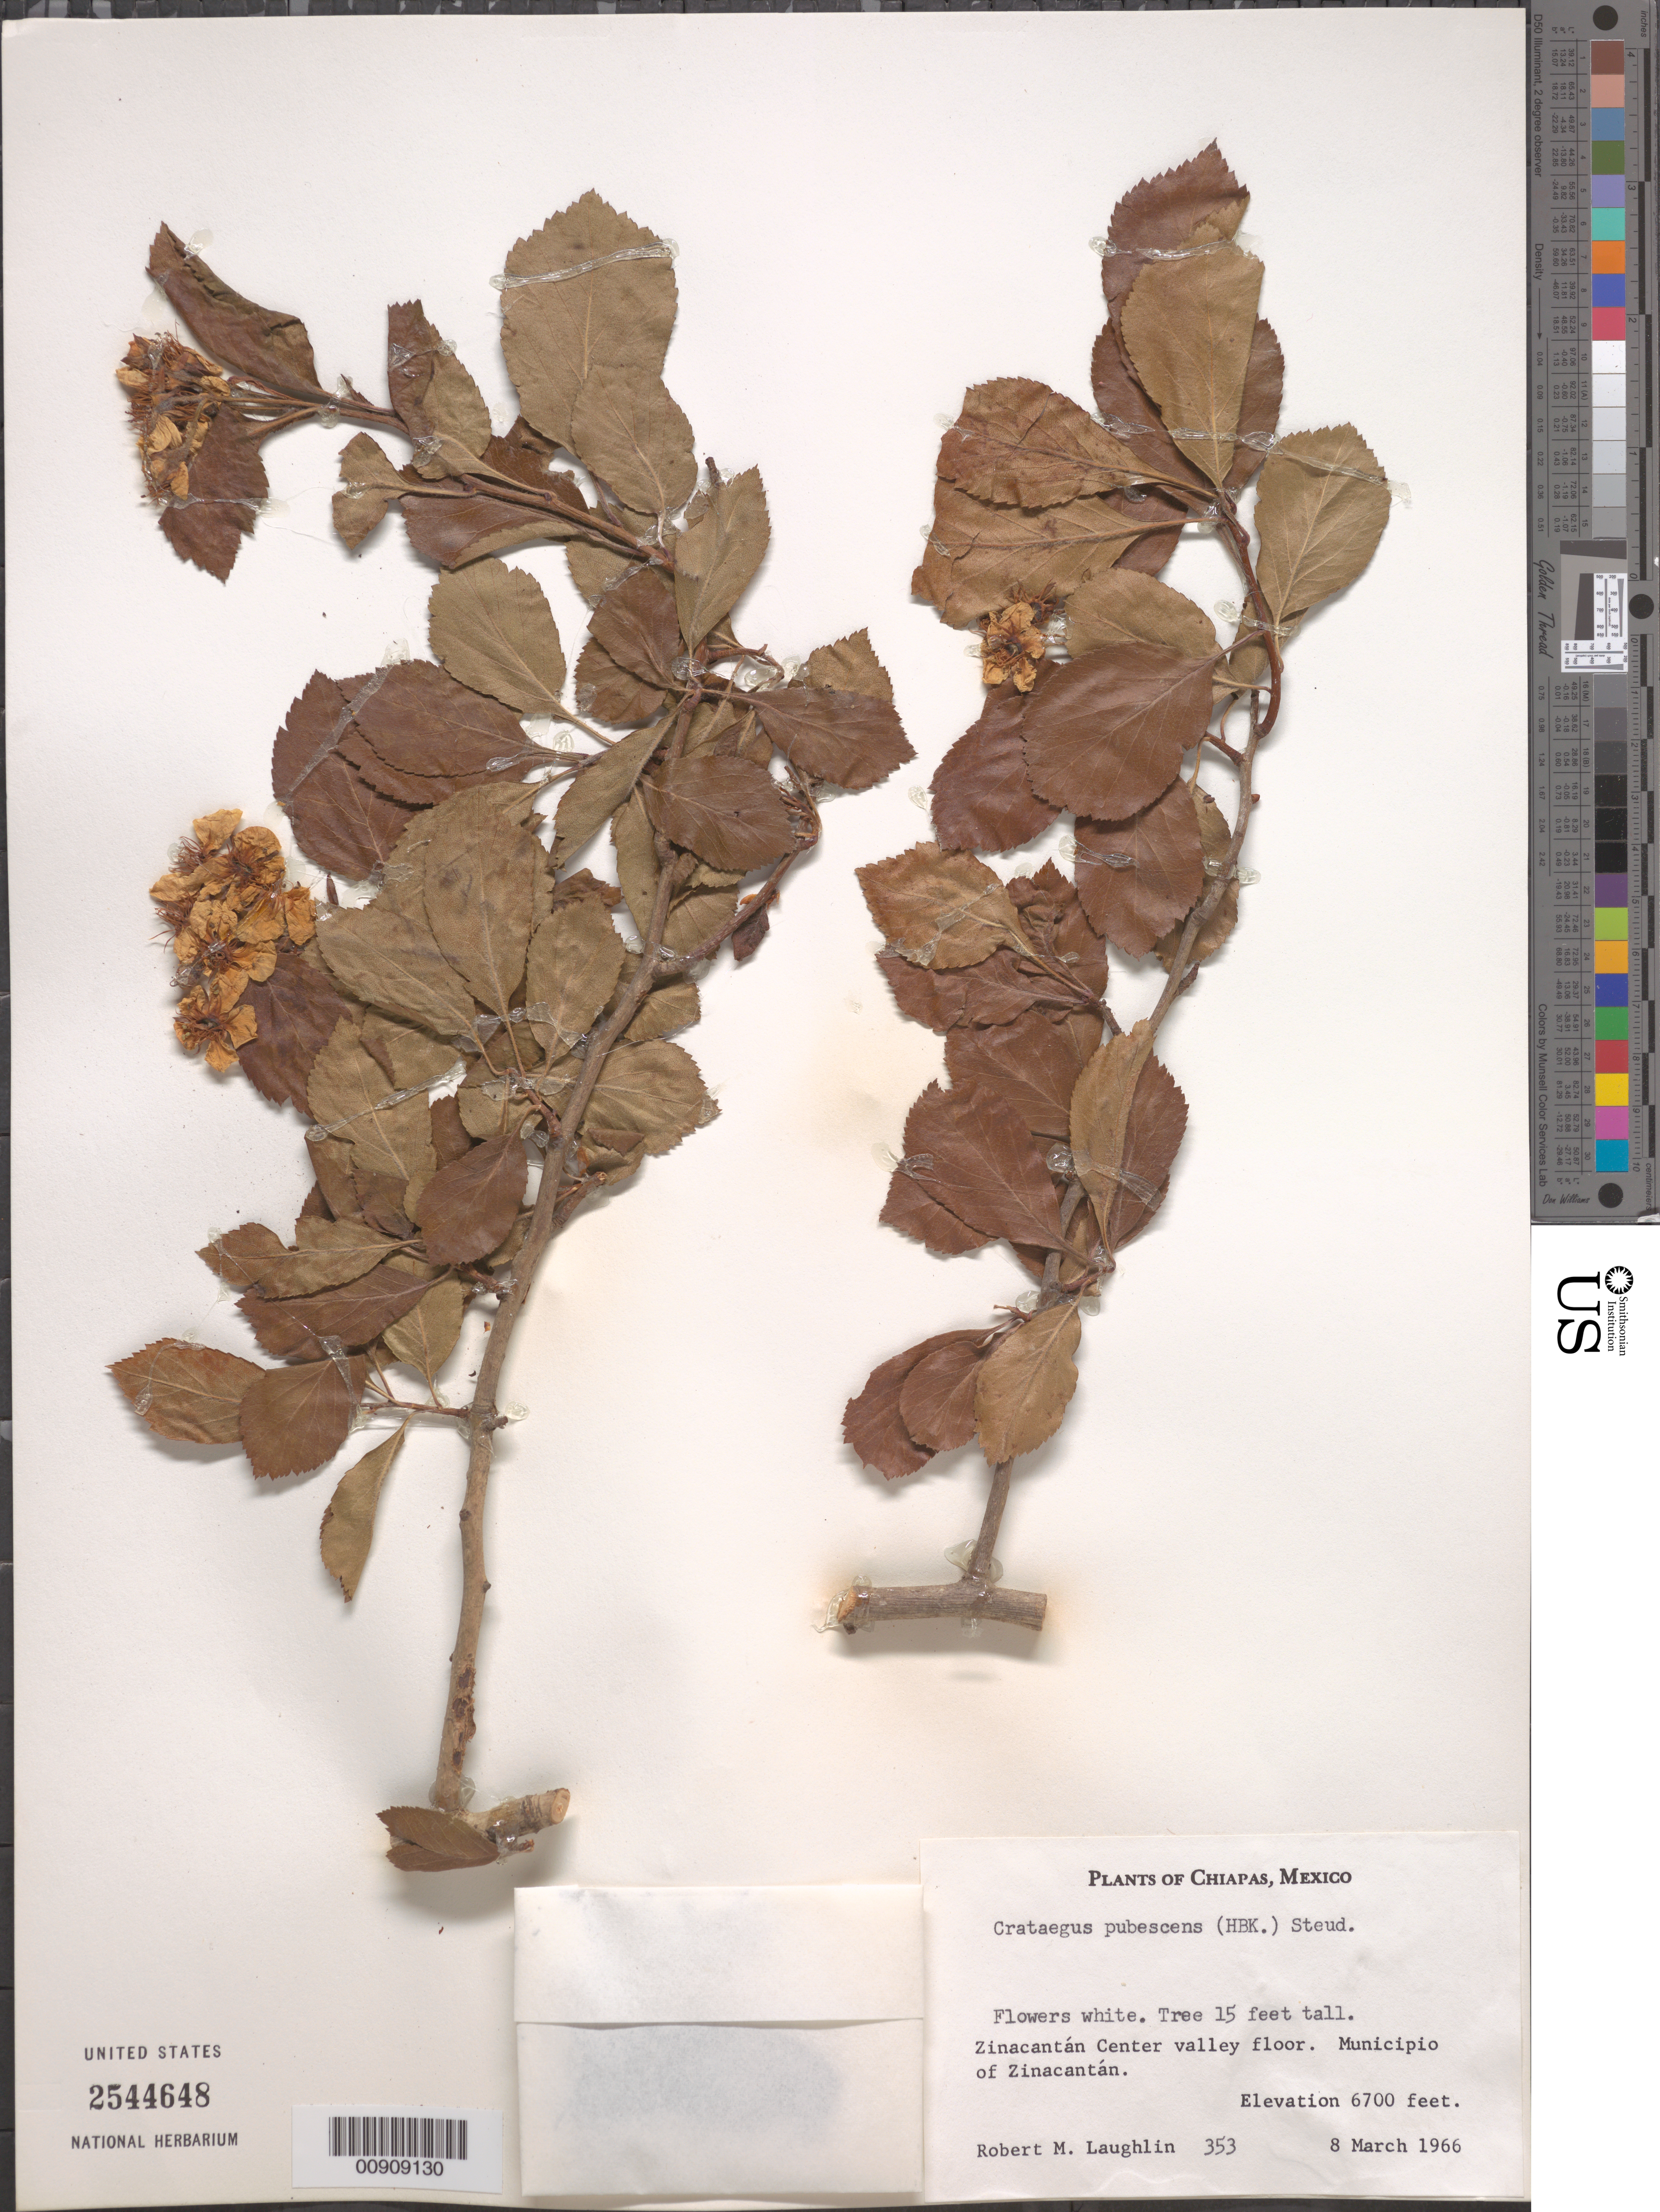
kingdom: Plantae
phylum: Tracheophyta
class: Magnoliopsida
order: Rosales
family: Rosaceae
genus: Crataegus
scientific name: Crataegus pubescens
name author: (C. Presl) C. Presl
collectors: R. M. Laughlin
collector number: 353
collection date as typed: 08 Mar 1966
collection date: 1966-03-08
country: Mexico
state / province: Chiapas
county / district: Zinacantán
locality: Zinacantán Center valley floor. Municipio of Zinacantán, Chiapas.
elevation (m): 2042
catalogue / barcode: US 2544648